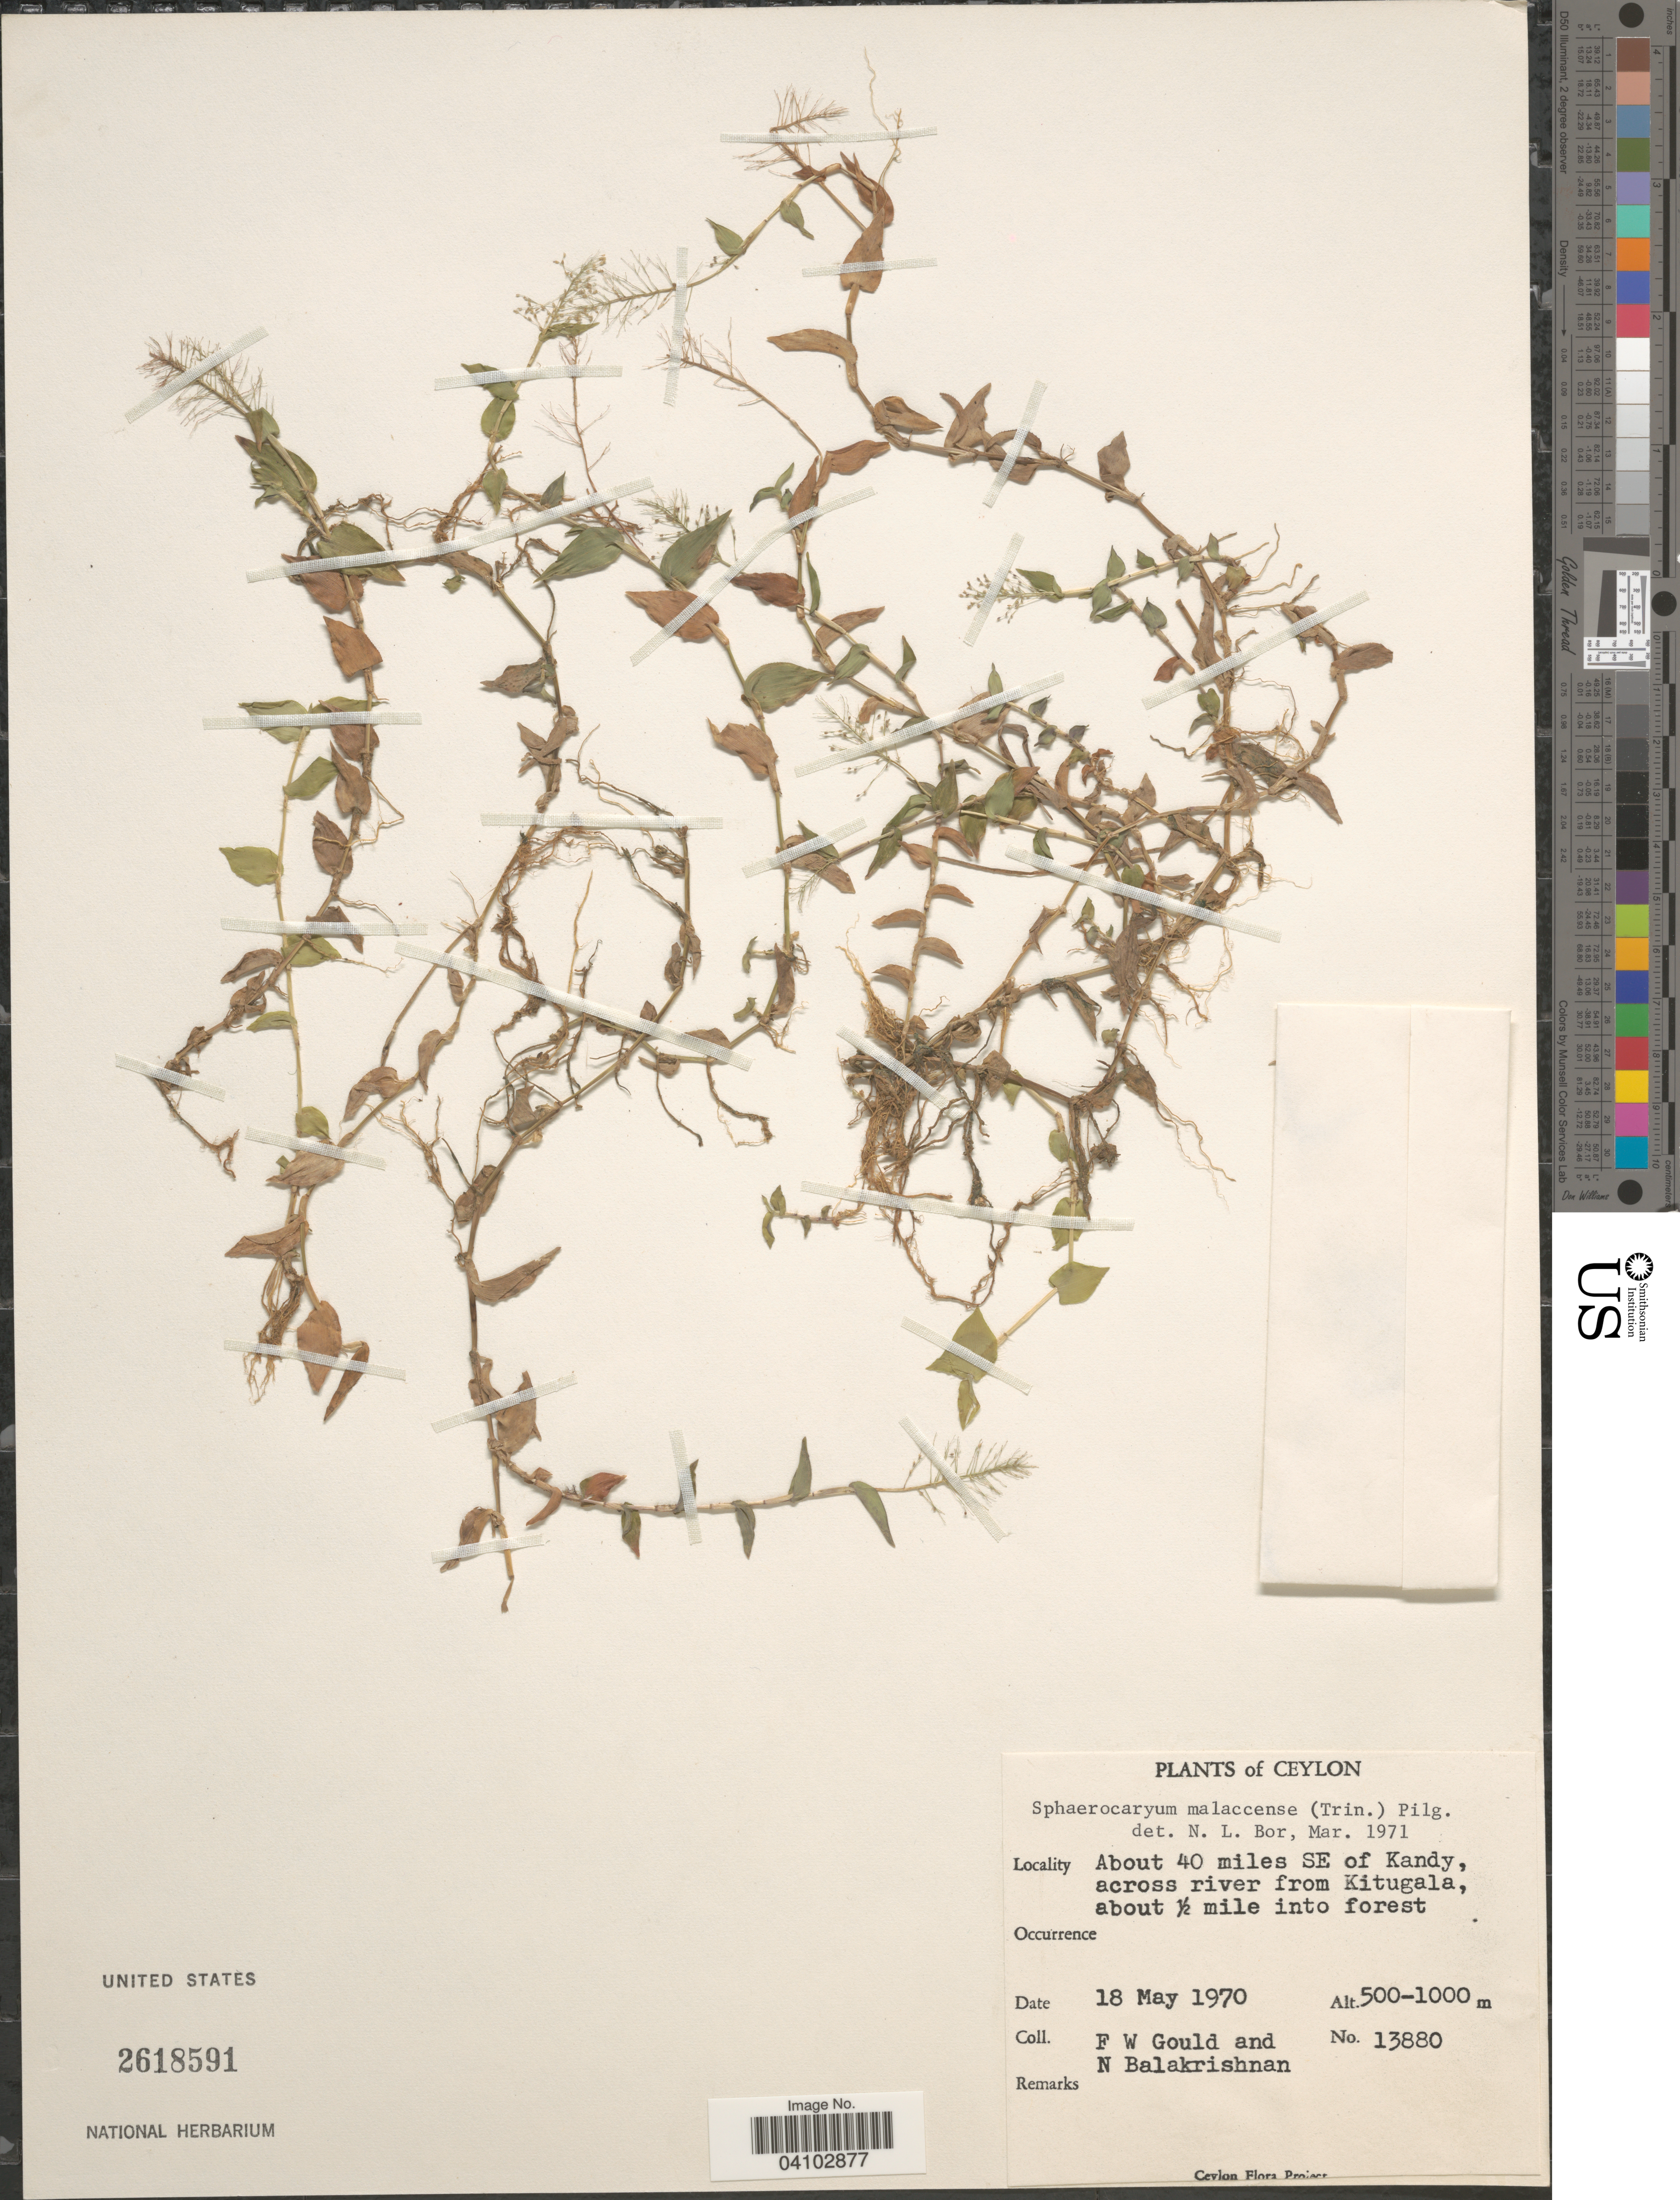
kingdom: Plantae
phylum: Tracheophyta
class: Liliopsida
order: Poales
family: Poaceae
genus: Sphaerocaryum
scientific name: Sphaerocaryum malaccense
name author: (Trin.) Pilg.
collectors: F. W. Gould & N. Balakrishnan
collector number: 13880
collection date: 1970-05-18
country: Sri Lanka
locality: Ceylon. About 40 iles SE of Kandy, across river from Kitugala, about 1/2 mile into forest.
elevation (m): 500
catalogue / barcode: US 2618591